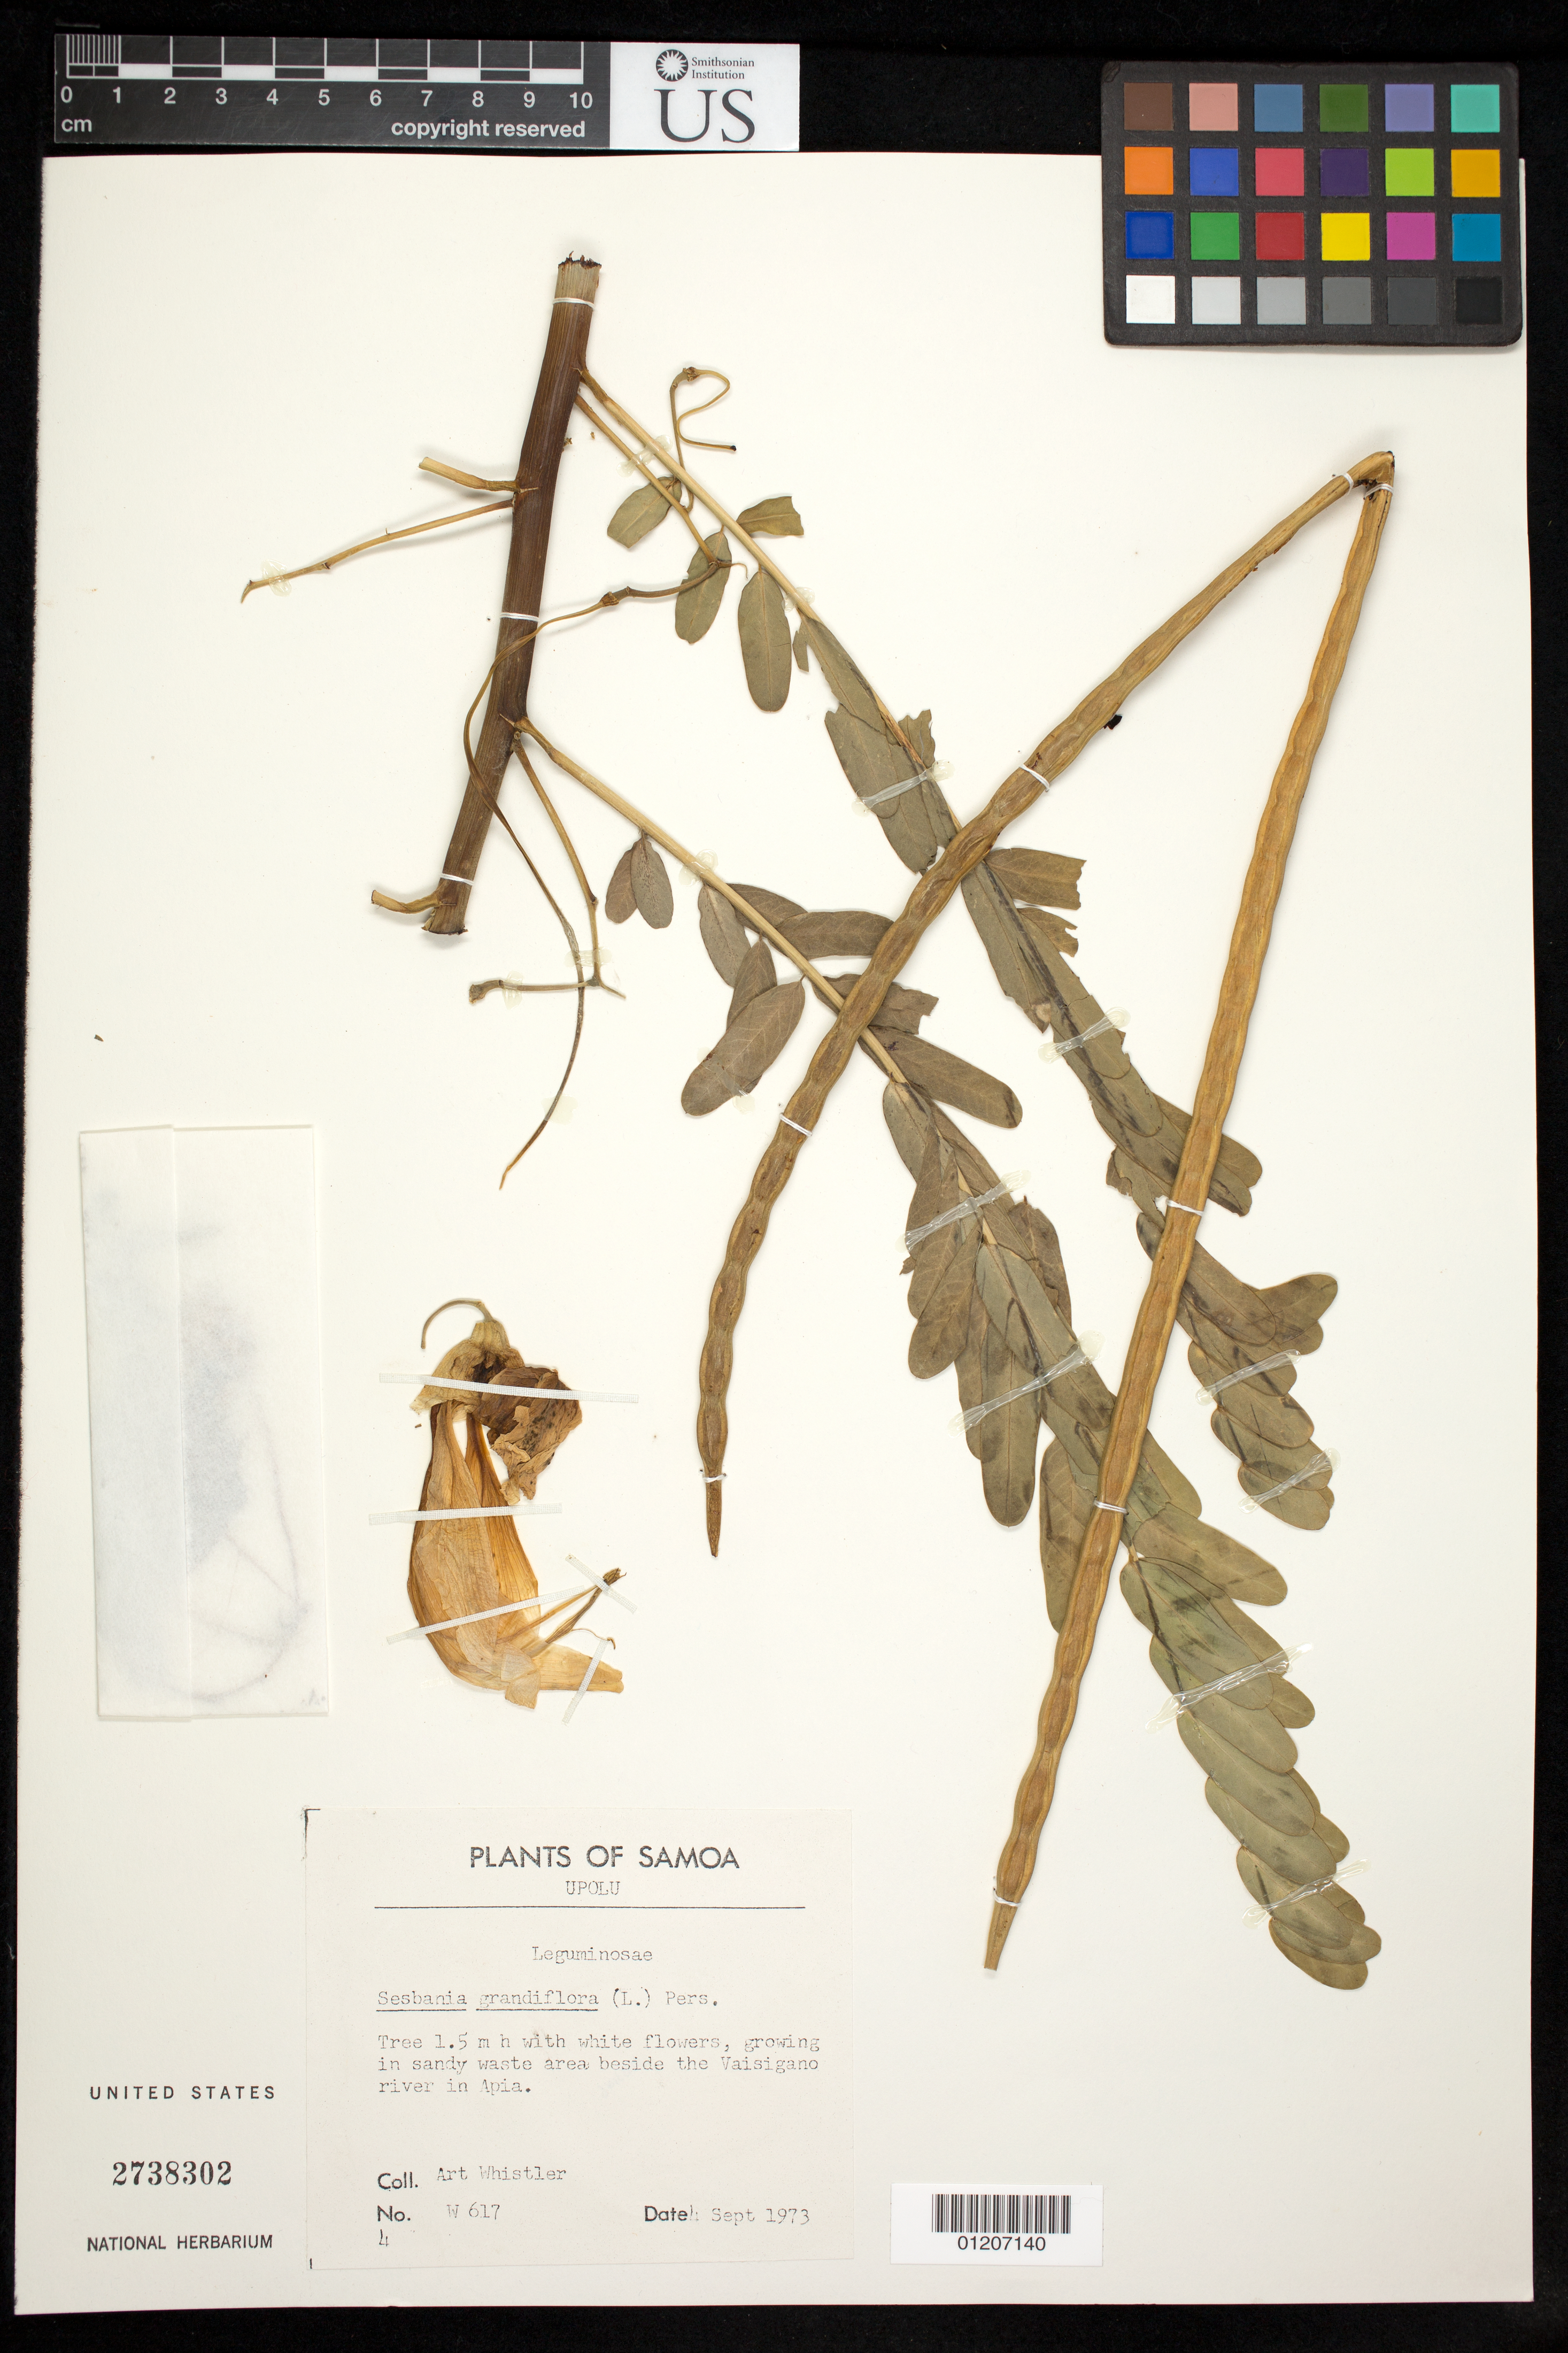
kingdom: Plantae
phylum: Tracheophyta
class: Magnoliopsida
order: Fabales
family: Fabaceae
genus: Sesbania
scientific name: Sesbania grandiflora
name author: (L.) Poir.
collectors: A. Whistler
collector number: W 617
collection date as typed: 04 Sep 1973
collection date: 1973-09-04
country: Samoa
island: Upolu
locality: Upolu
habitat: Waste area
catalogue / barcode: US 2738302